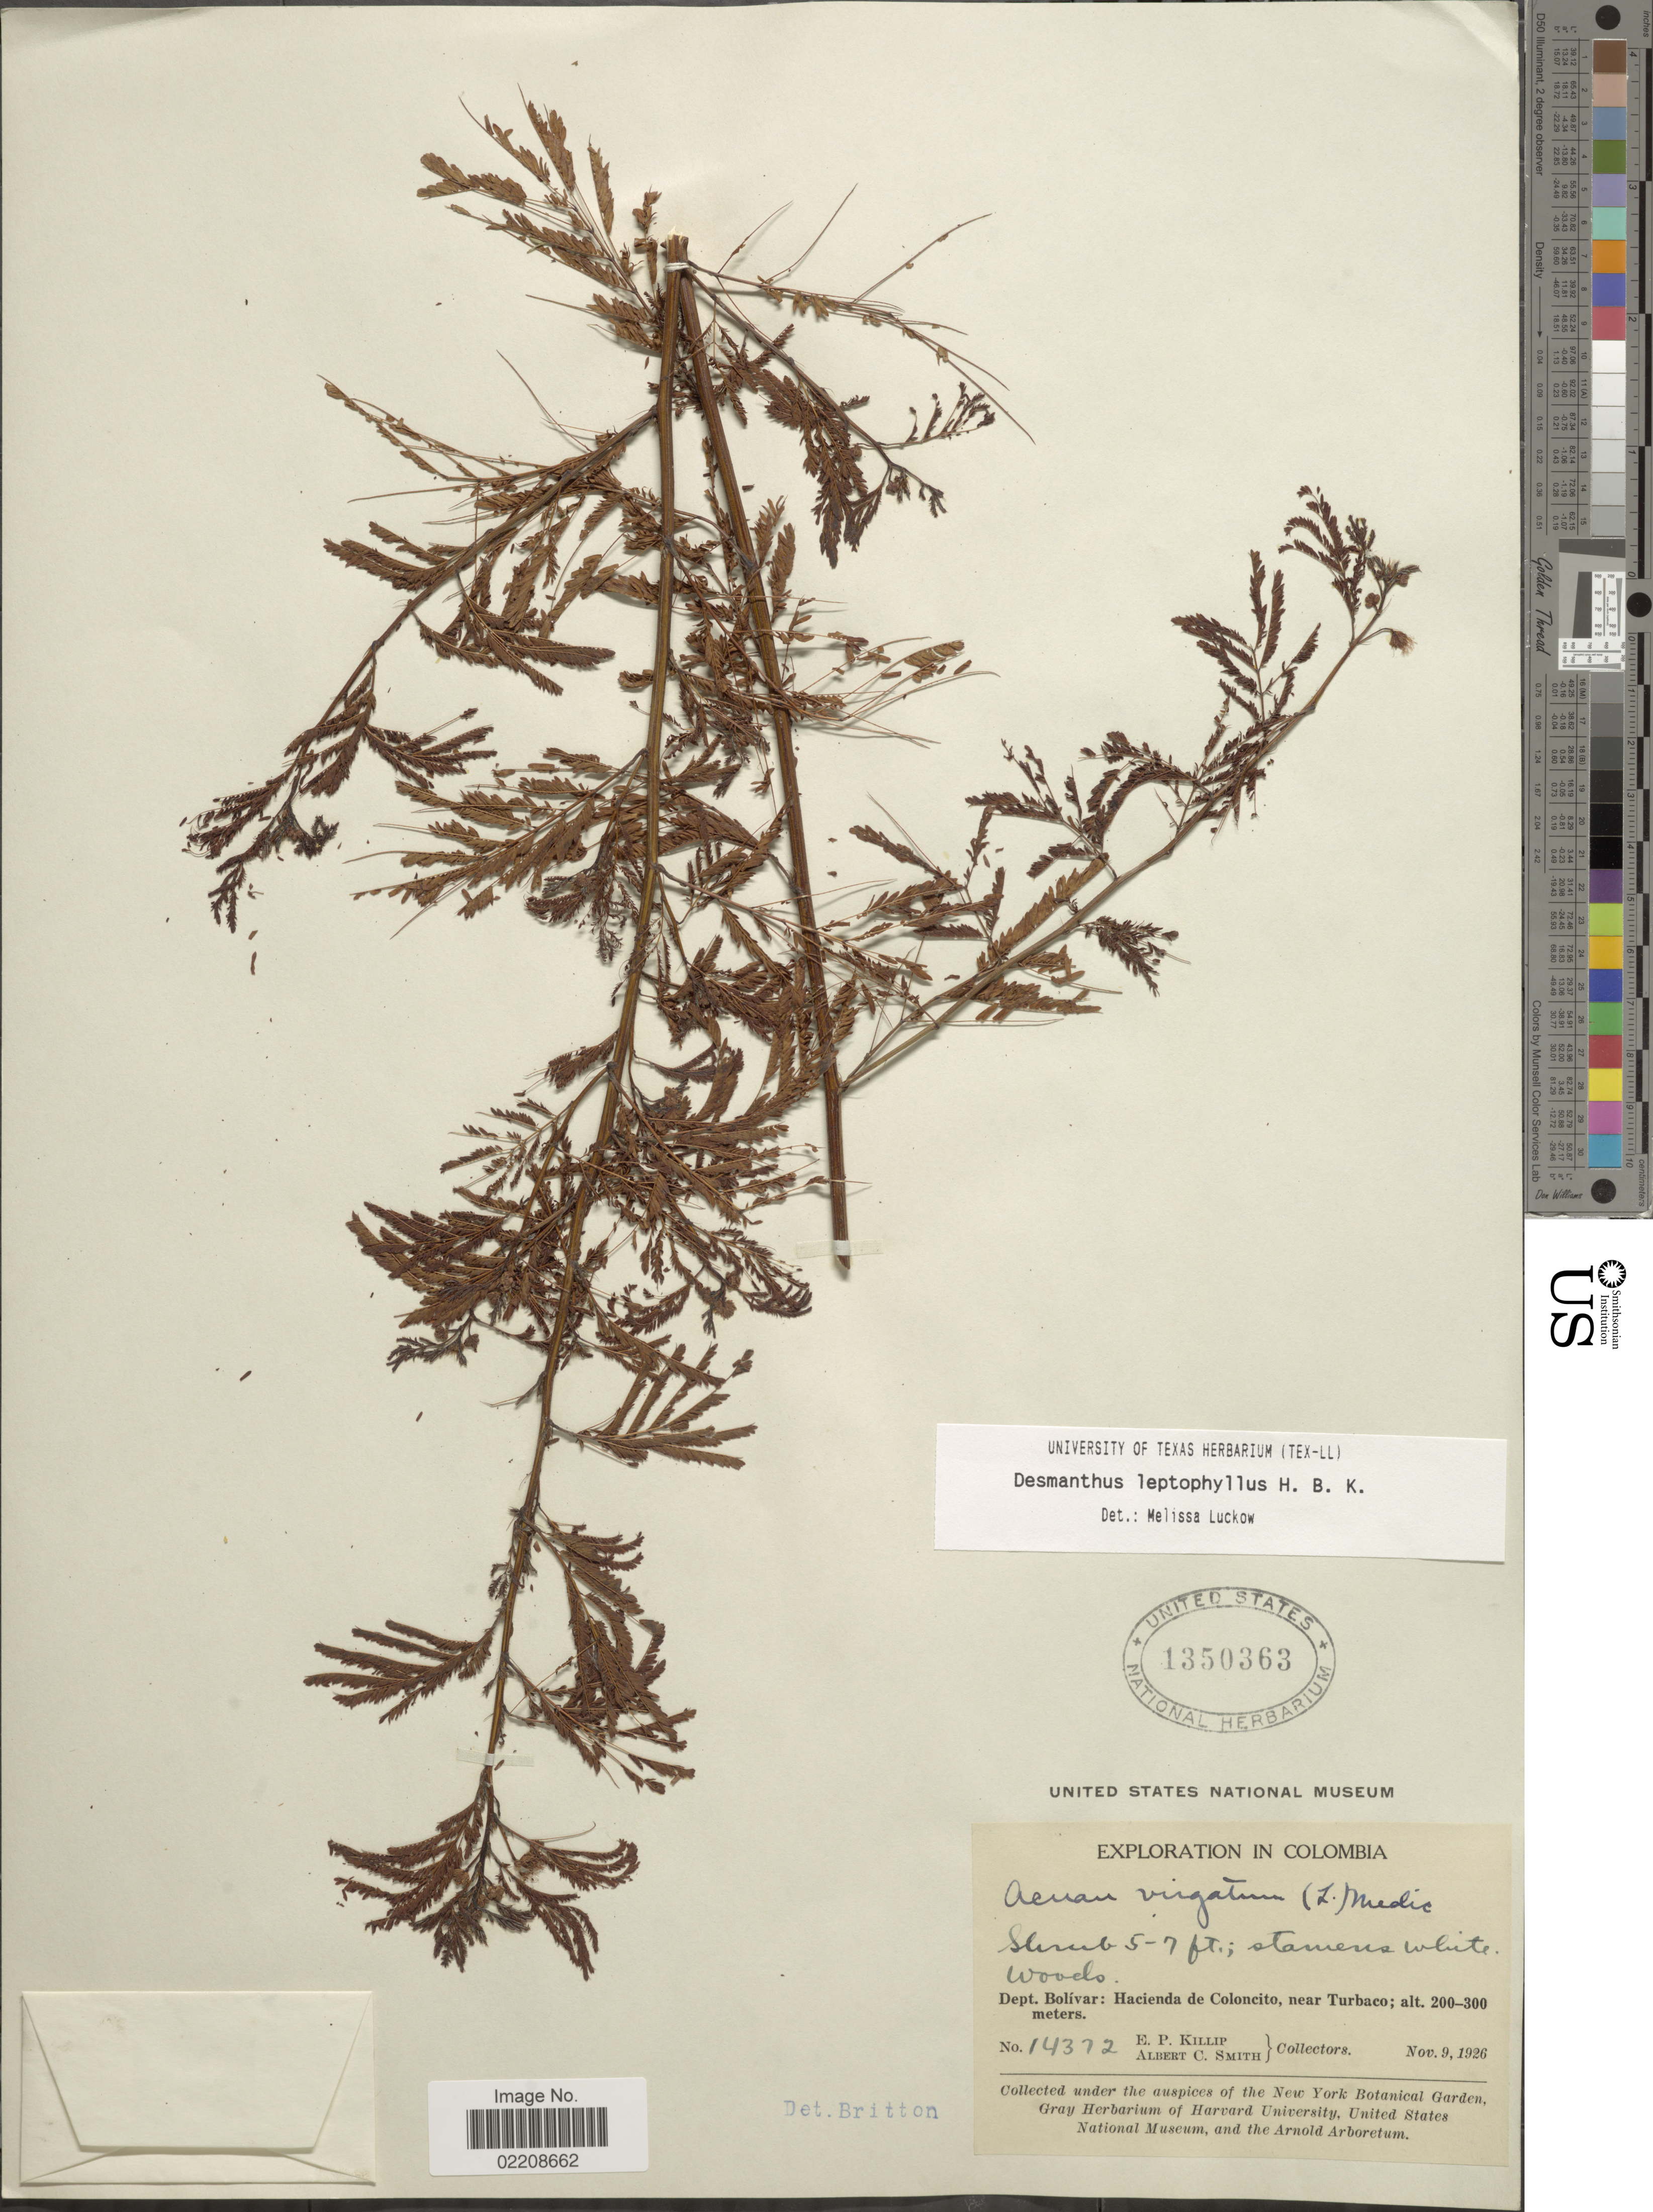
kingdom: Plantae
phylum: Tracheophyta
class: Magnoliopsida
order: Fabales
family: Fabaceae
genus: Desmanthus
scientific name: Desmanthus leptophyllus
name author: Kunth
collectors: E. P. Killip & A. C. Smith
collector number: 14372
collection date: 1926-11-09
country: Colombia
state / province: Bolívar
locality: Dept. Bolívar: Hacienda de Coloncito, near Turbaco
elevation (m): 200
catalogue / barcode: US 1350363